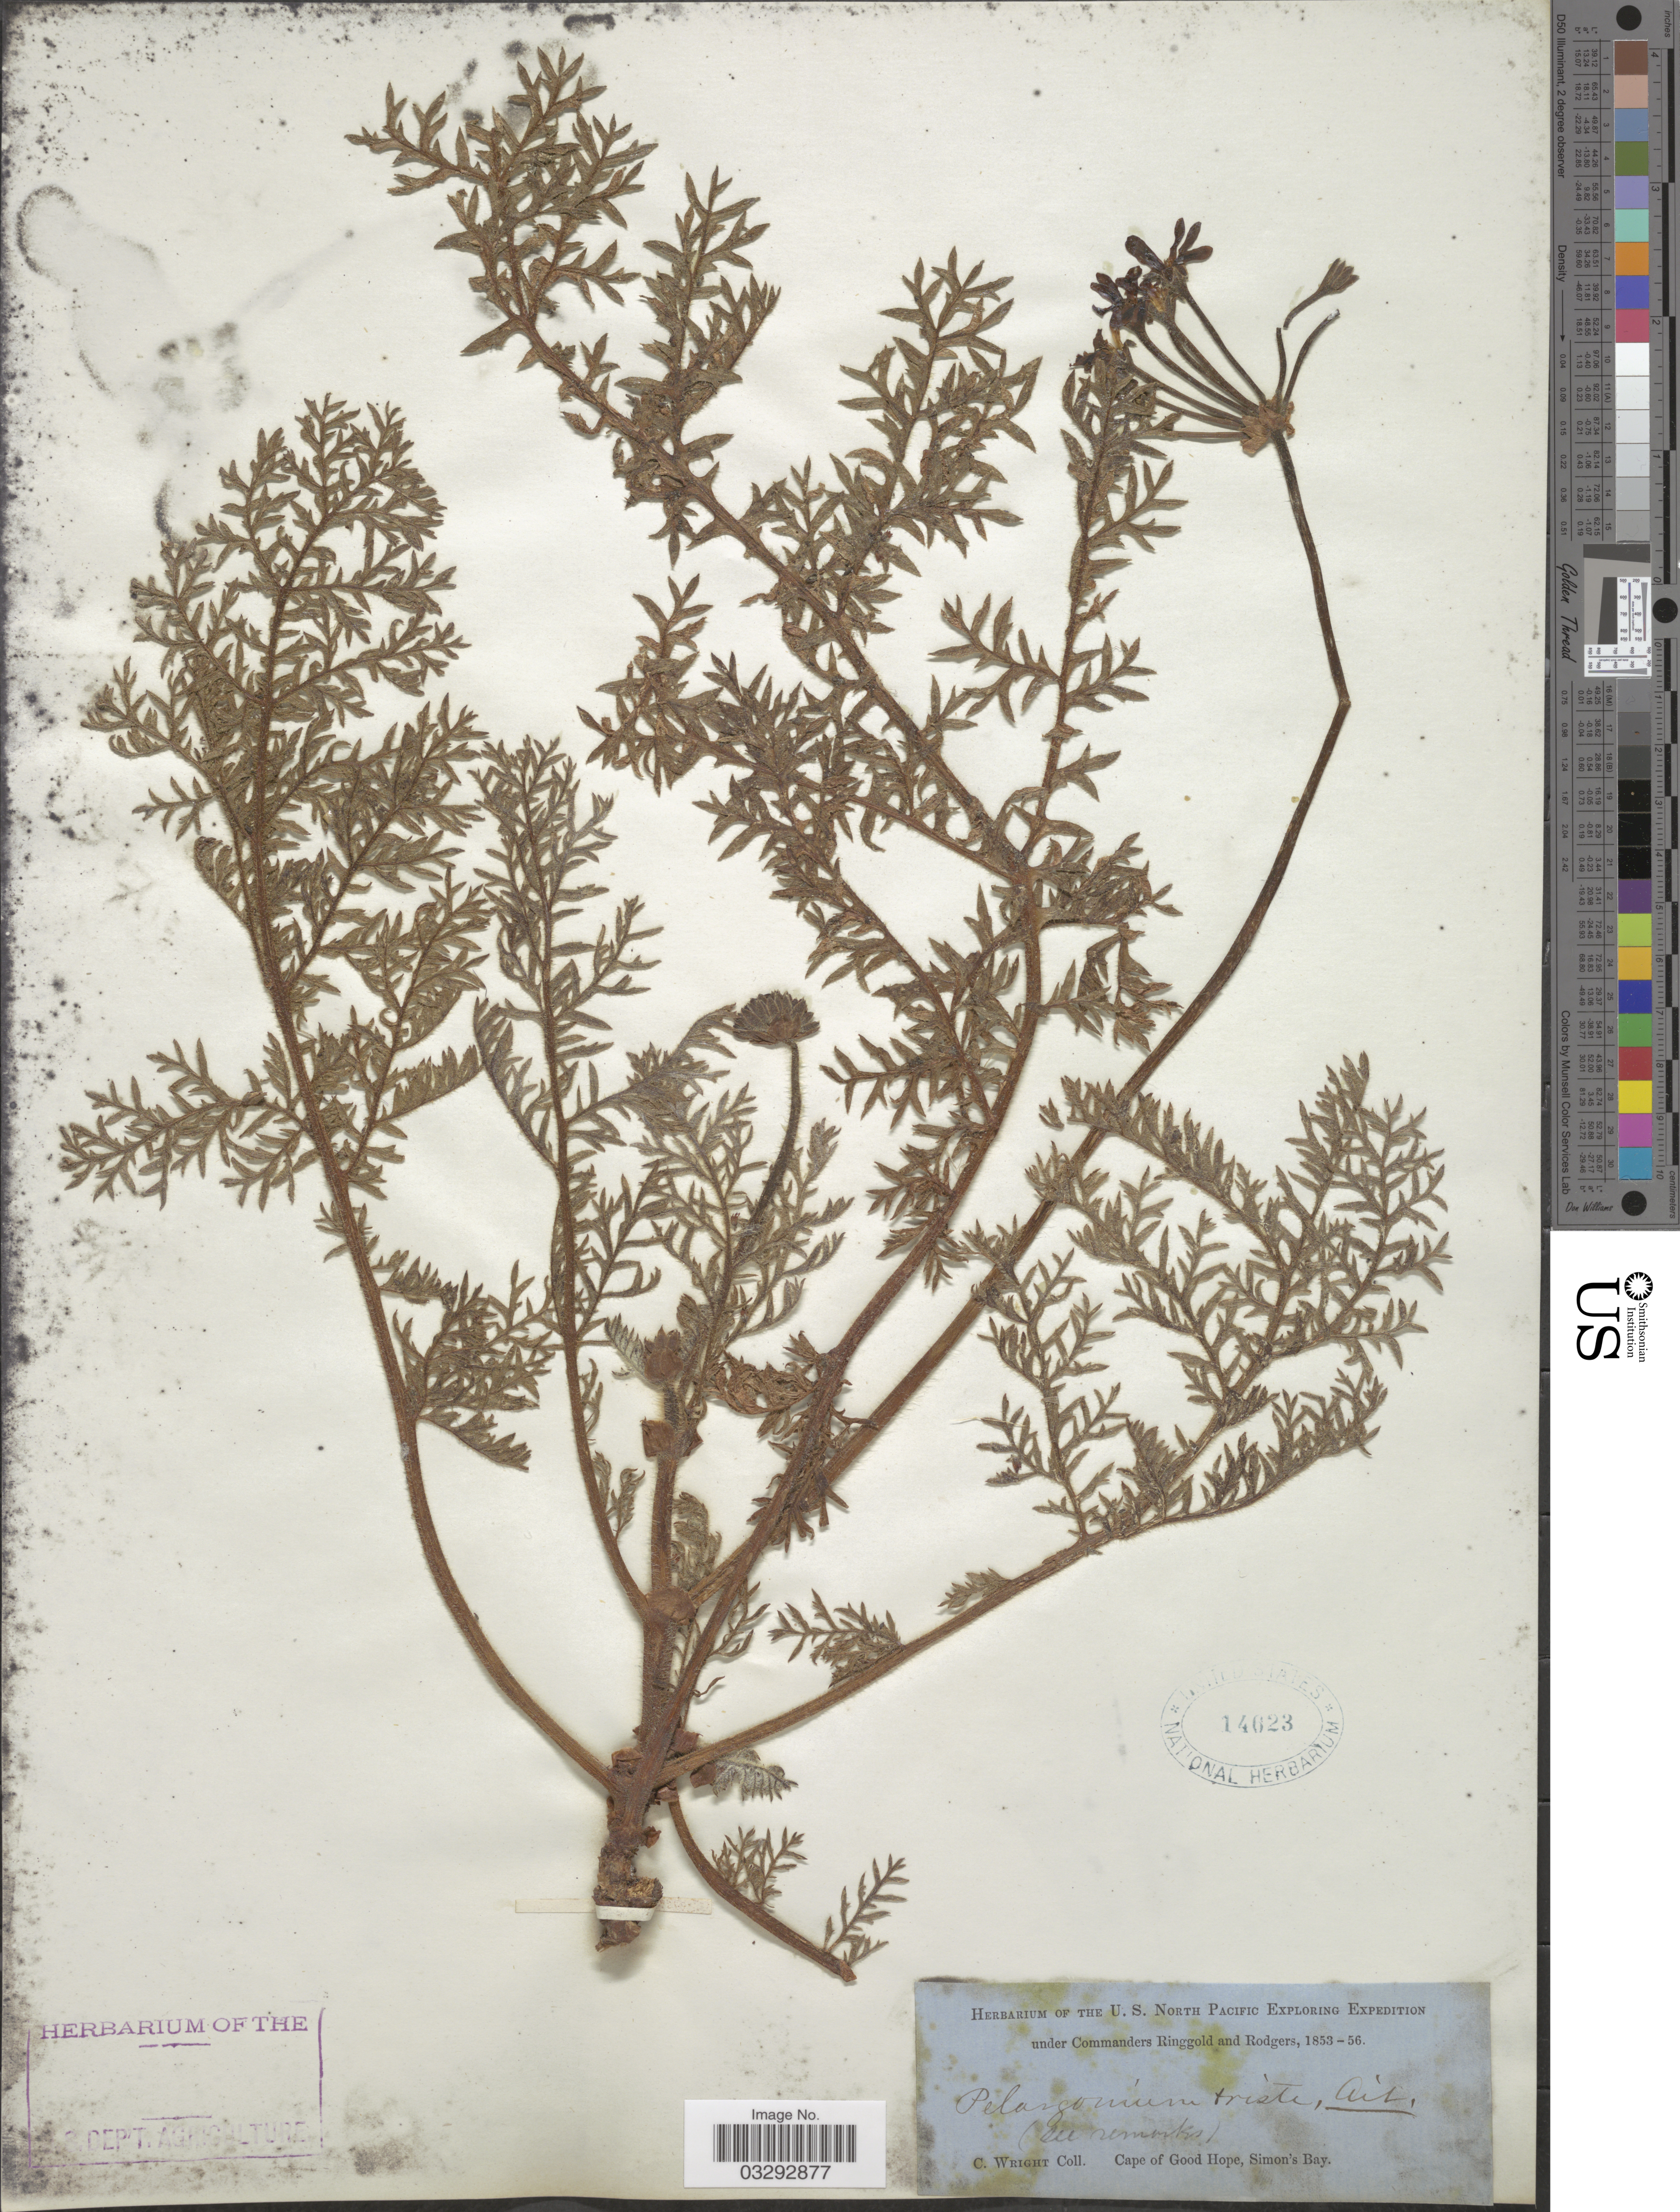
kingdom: Plantae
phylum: Tracheophyta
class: Magnoliopsida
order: Geraniales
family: Geraniaceae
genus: Pelargonium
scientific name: Pelargonium triste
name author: (L.) L'Hér.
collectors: C. Wright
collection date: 1853/1856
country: South Africa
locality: Cape of Good Hope, Simon's Bay.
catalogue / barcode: US 14623